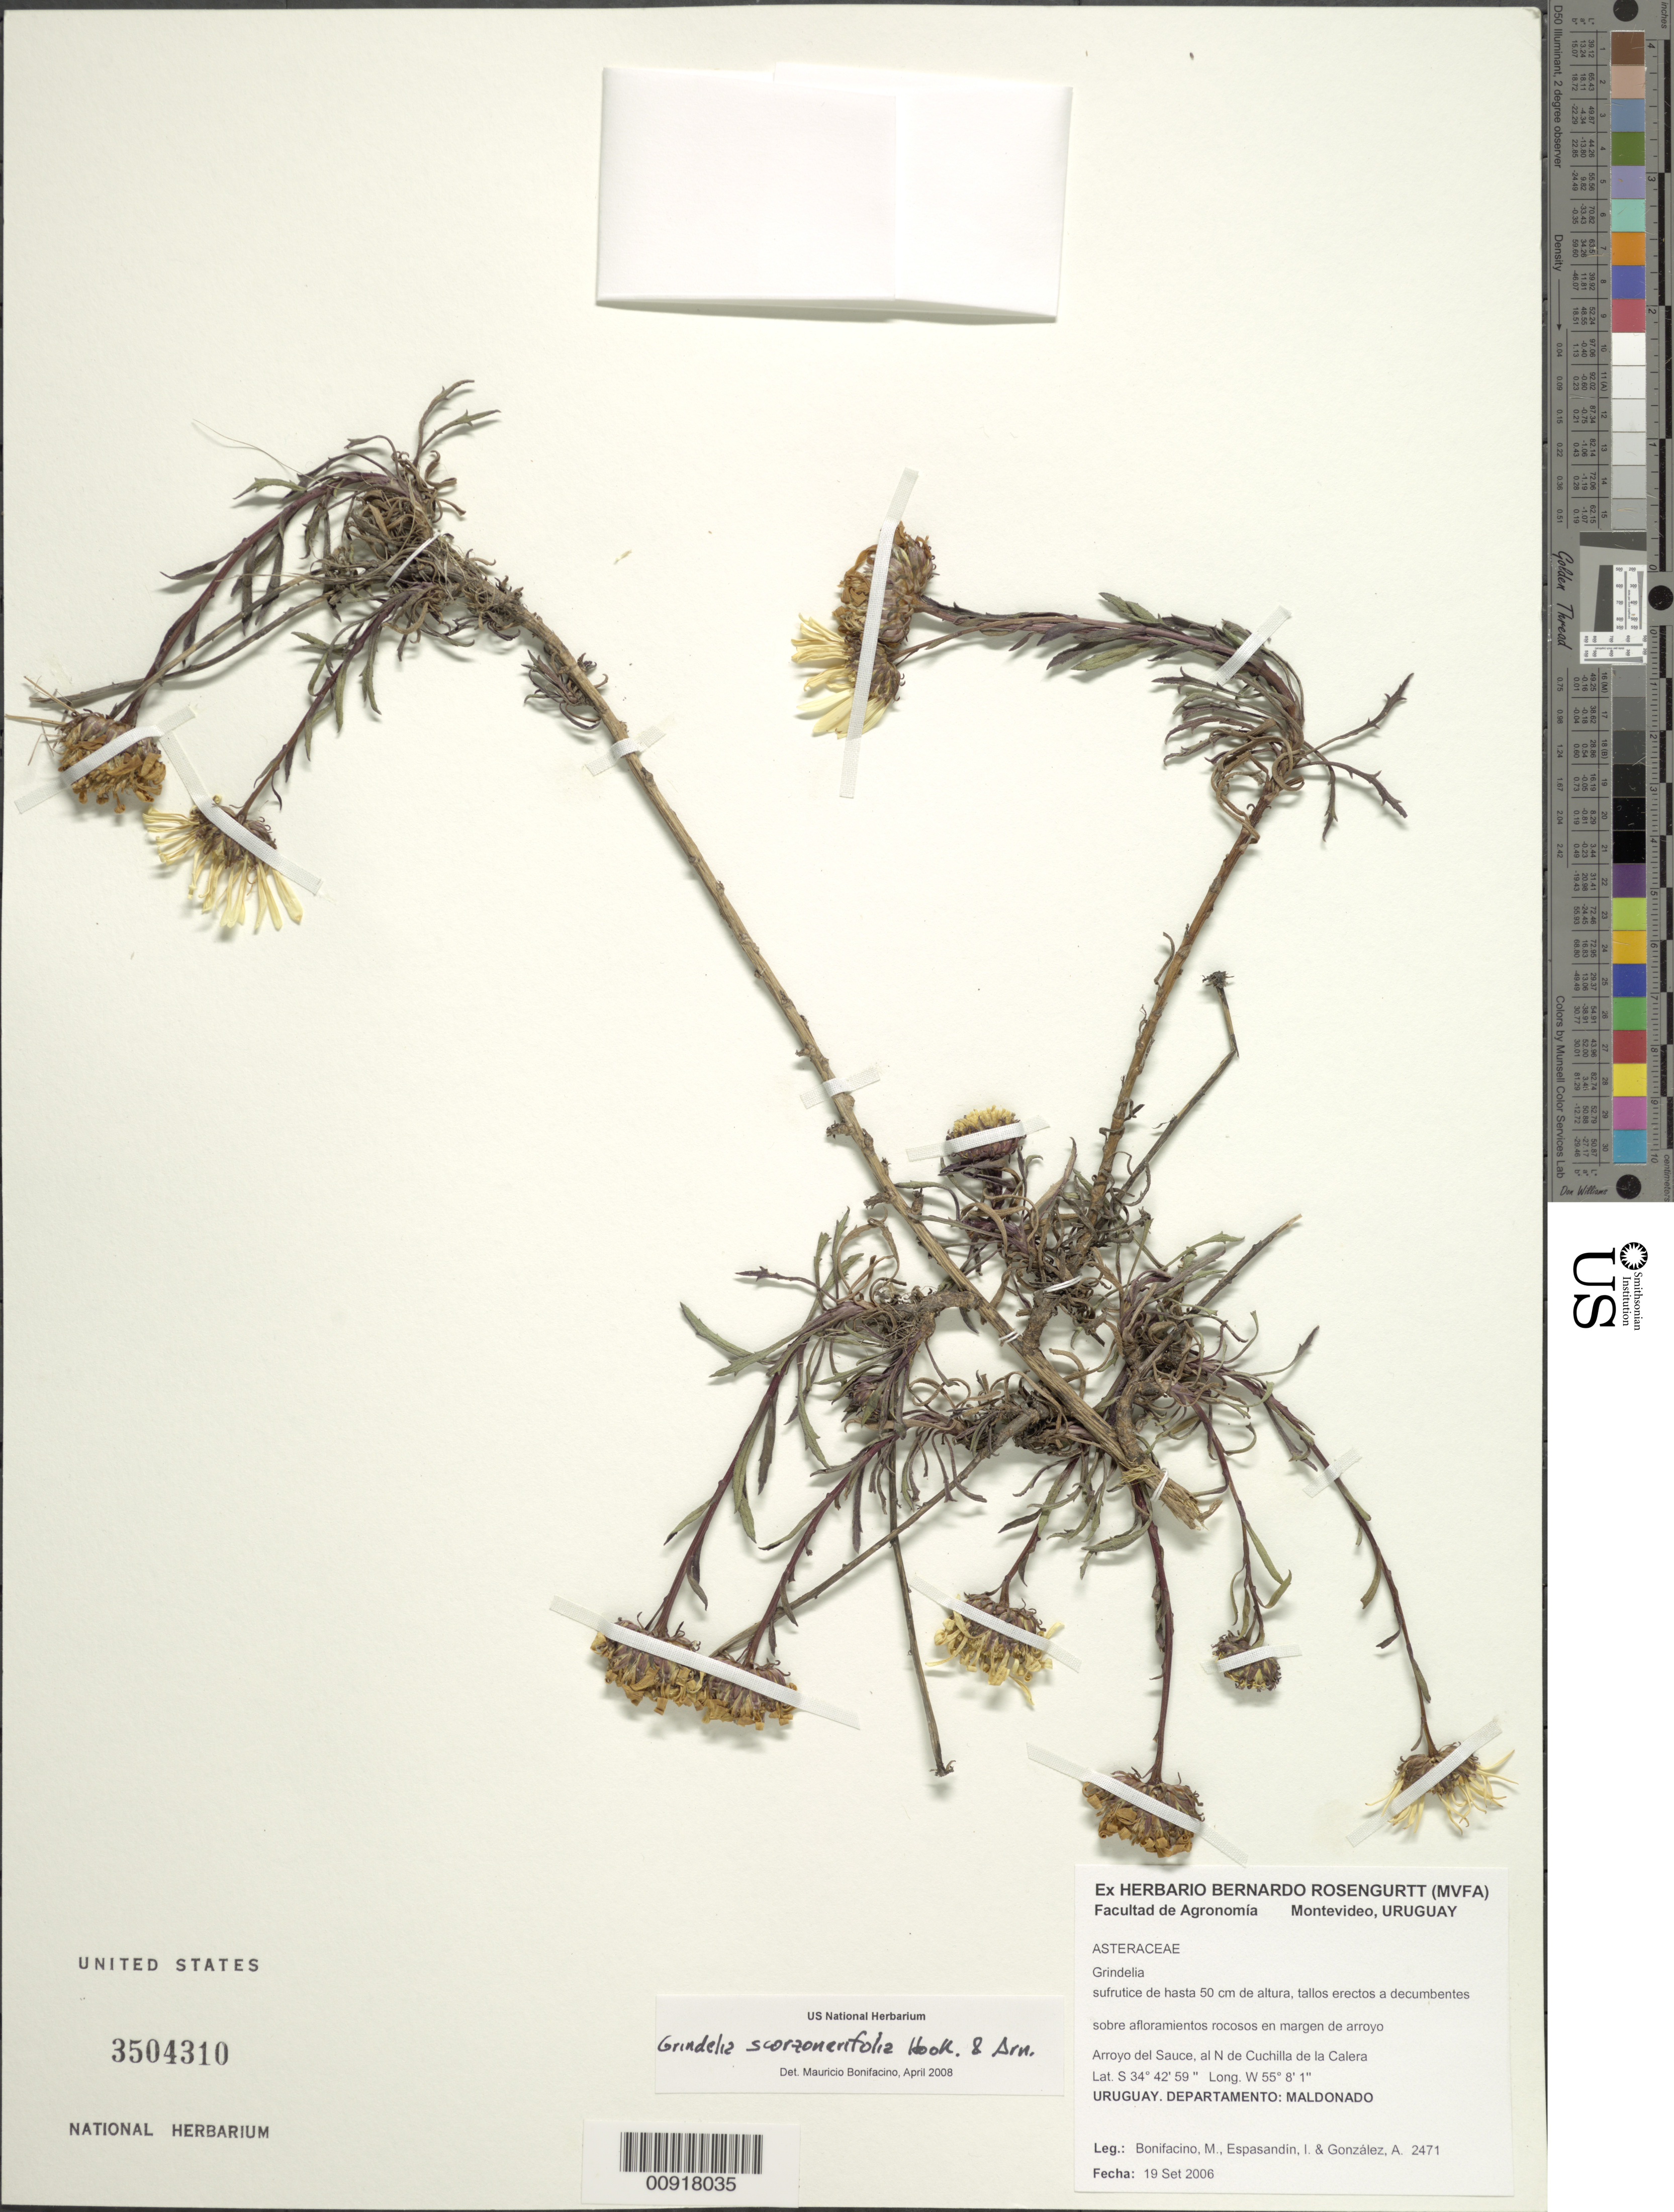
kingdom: Plantae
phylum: Tracheophyta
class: Magnoliopsida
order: Asterales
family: Asteraceae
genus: Grindelia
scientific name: Grindelia scorzonerifolia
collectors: M. Bonifacino, I. Espasandin & A. C. González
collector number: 2471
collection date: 2006-09-19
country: Uruguay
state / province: Maldonado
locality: Arroyo del Sauce, al N de Cuchilla de la Calera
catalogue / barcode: US 3504310